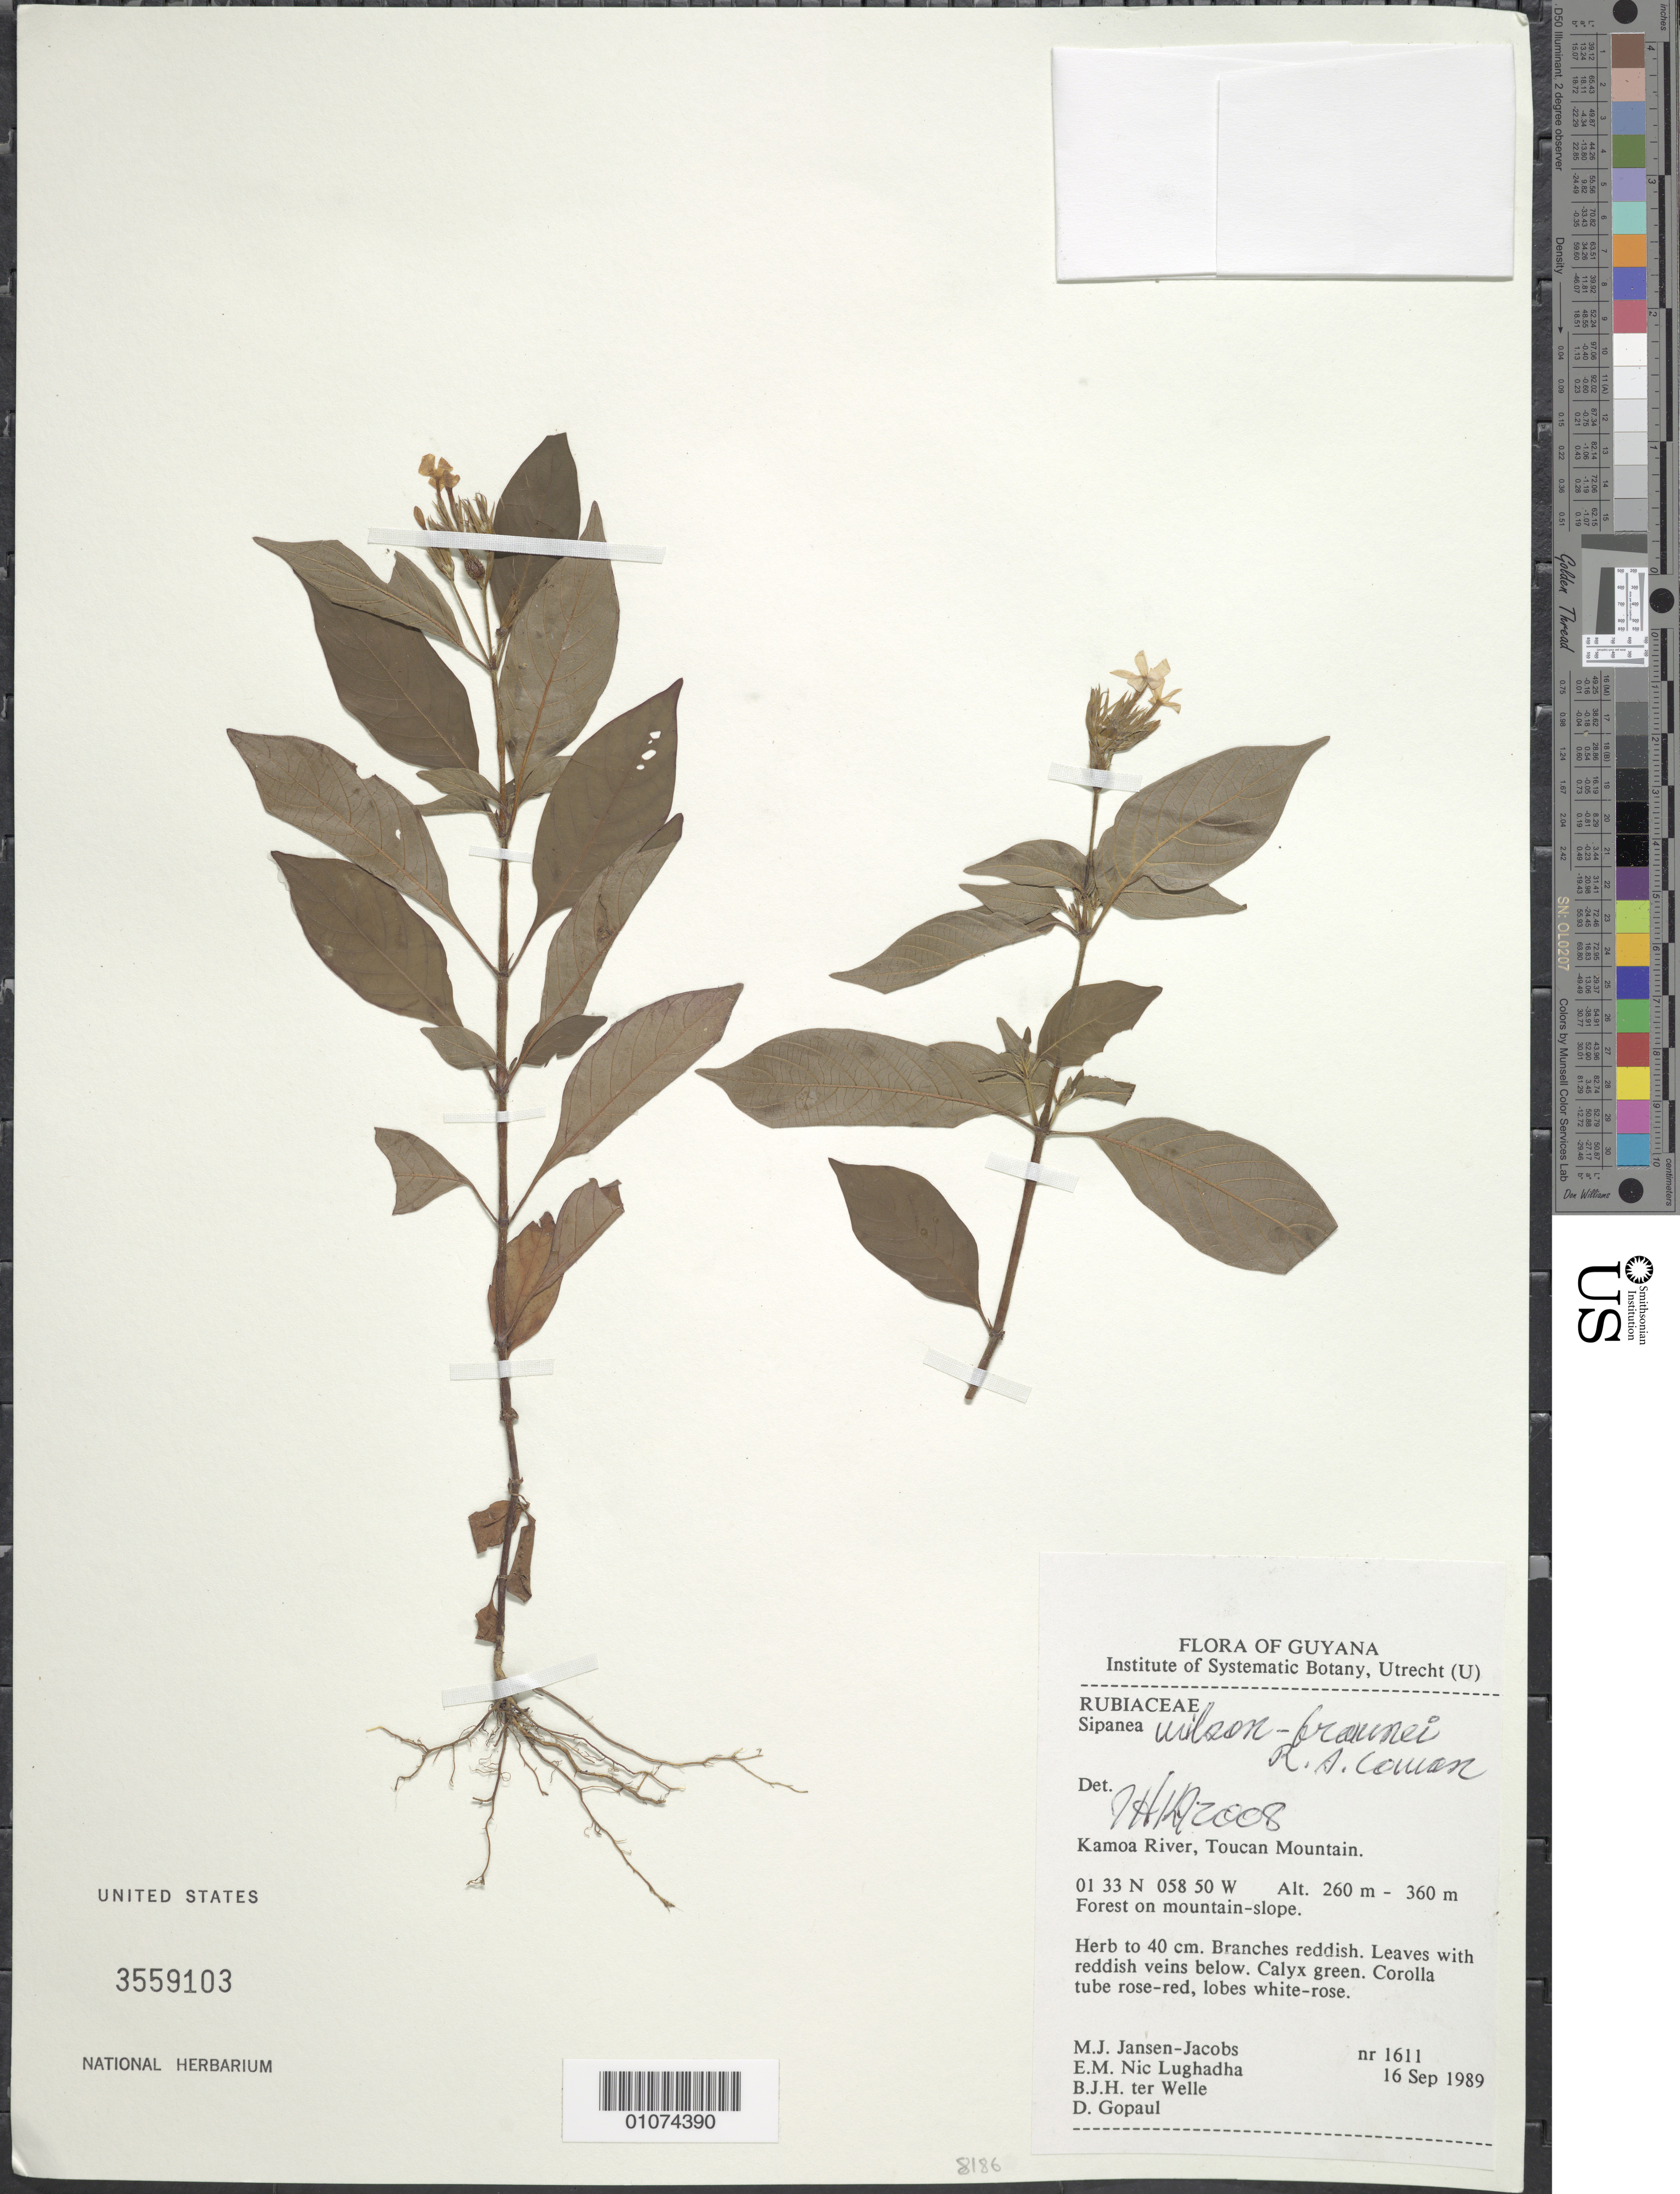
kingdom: Plantae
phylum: Tracheophyta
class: Magnoliopsida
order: Gentianales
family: Rubiaceae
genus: Sipanea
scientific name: Sipanea wilson-brownei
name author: R.S. Cowan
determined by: Kirkbride, J. H.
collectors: M. J. Jansen-Jacobs, E. Nic Lughadha, B. Welle & D. Gopaul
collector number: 1611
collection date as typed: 16-Sep-89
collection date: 1989-09-16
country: Guyana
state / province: U. Takutu-U. Essequibo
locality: Kamoa River, Toucan Mountain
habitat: Forest on mountain slope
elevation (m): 260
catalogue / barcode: US 3559103